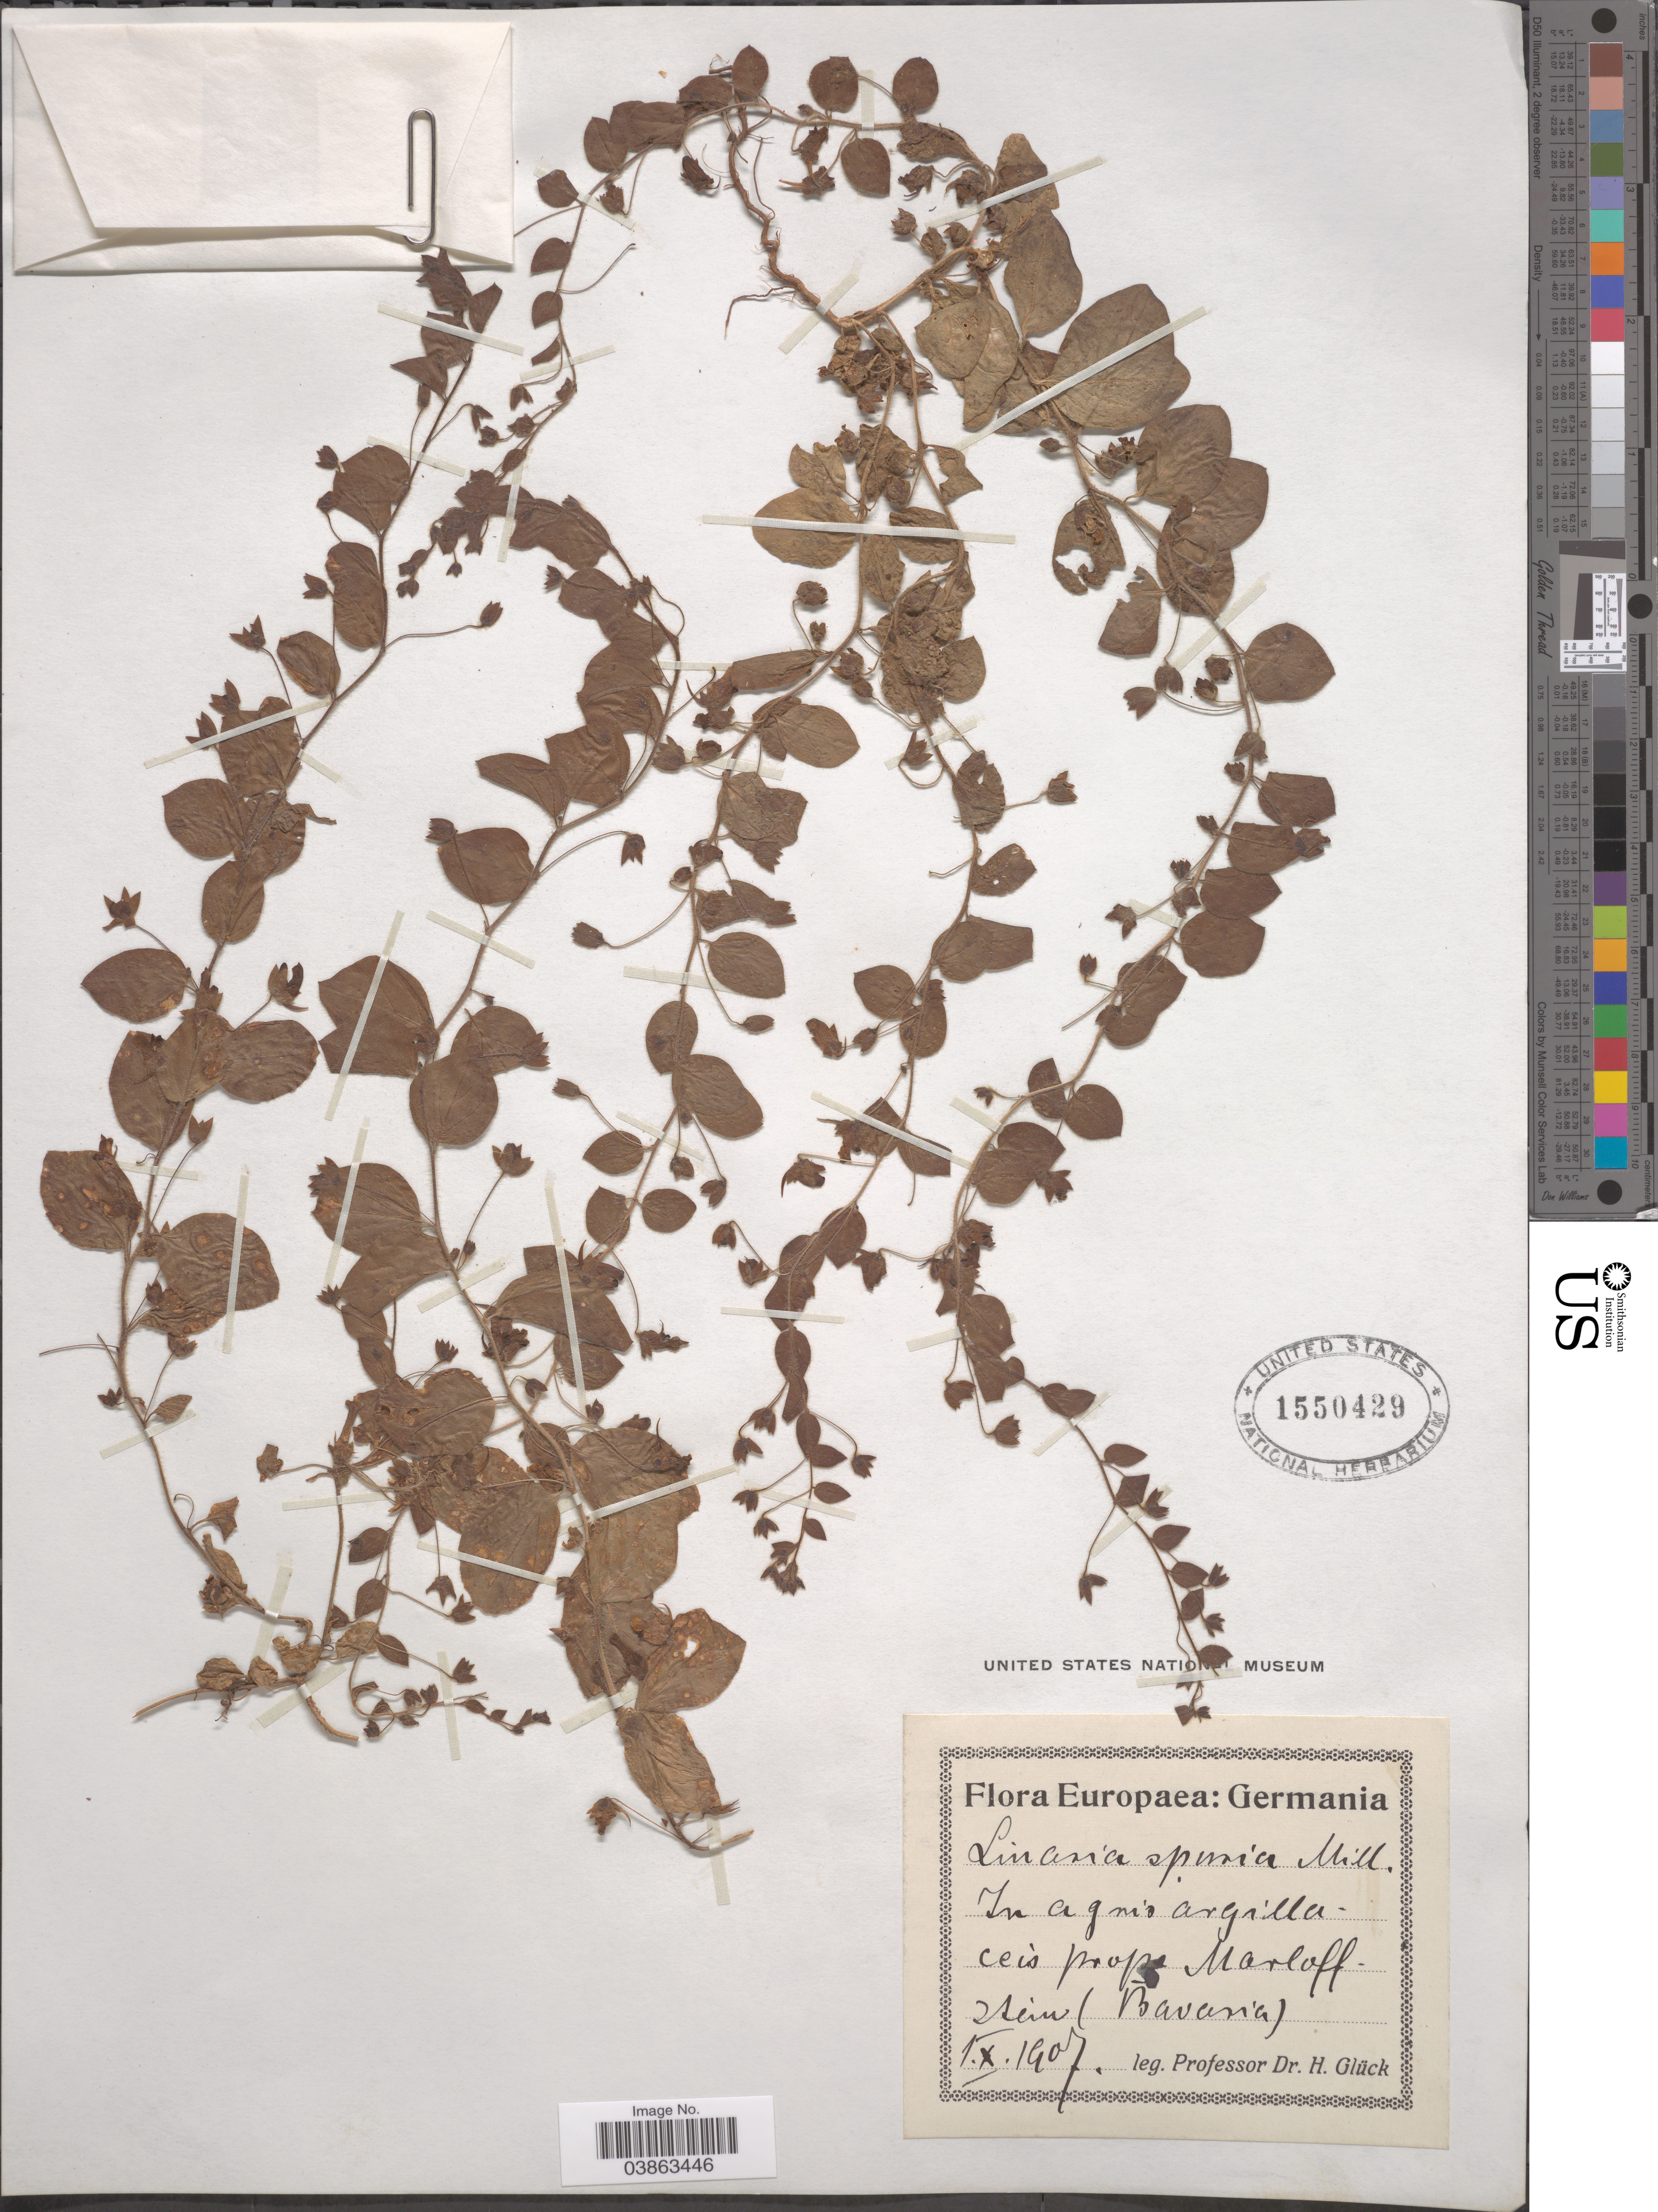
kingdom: Plantae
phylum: Tracheophyta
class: Magnoliopsida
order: Lamiales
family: Plantaginaceae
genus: Linaria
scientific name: Linaria spuria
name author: Mill.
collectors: H. Glück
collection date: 1907-10-01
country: Germany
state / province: Bayern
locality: In agnis argillaceis prope Marloffstein.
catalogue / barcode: US 1550429